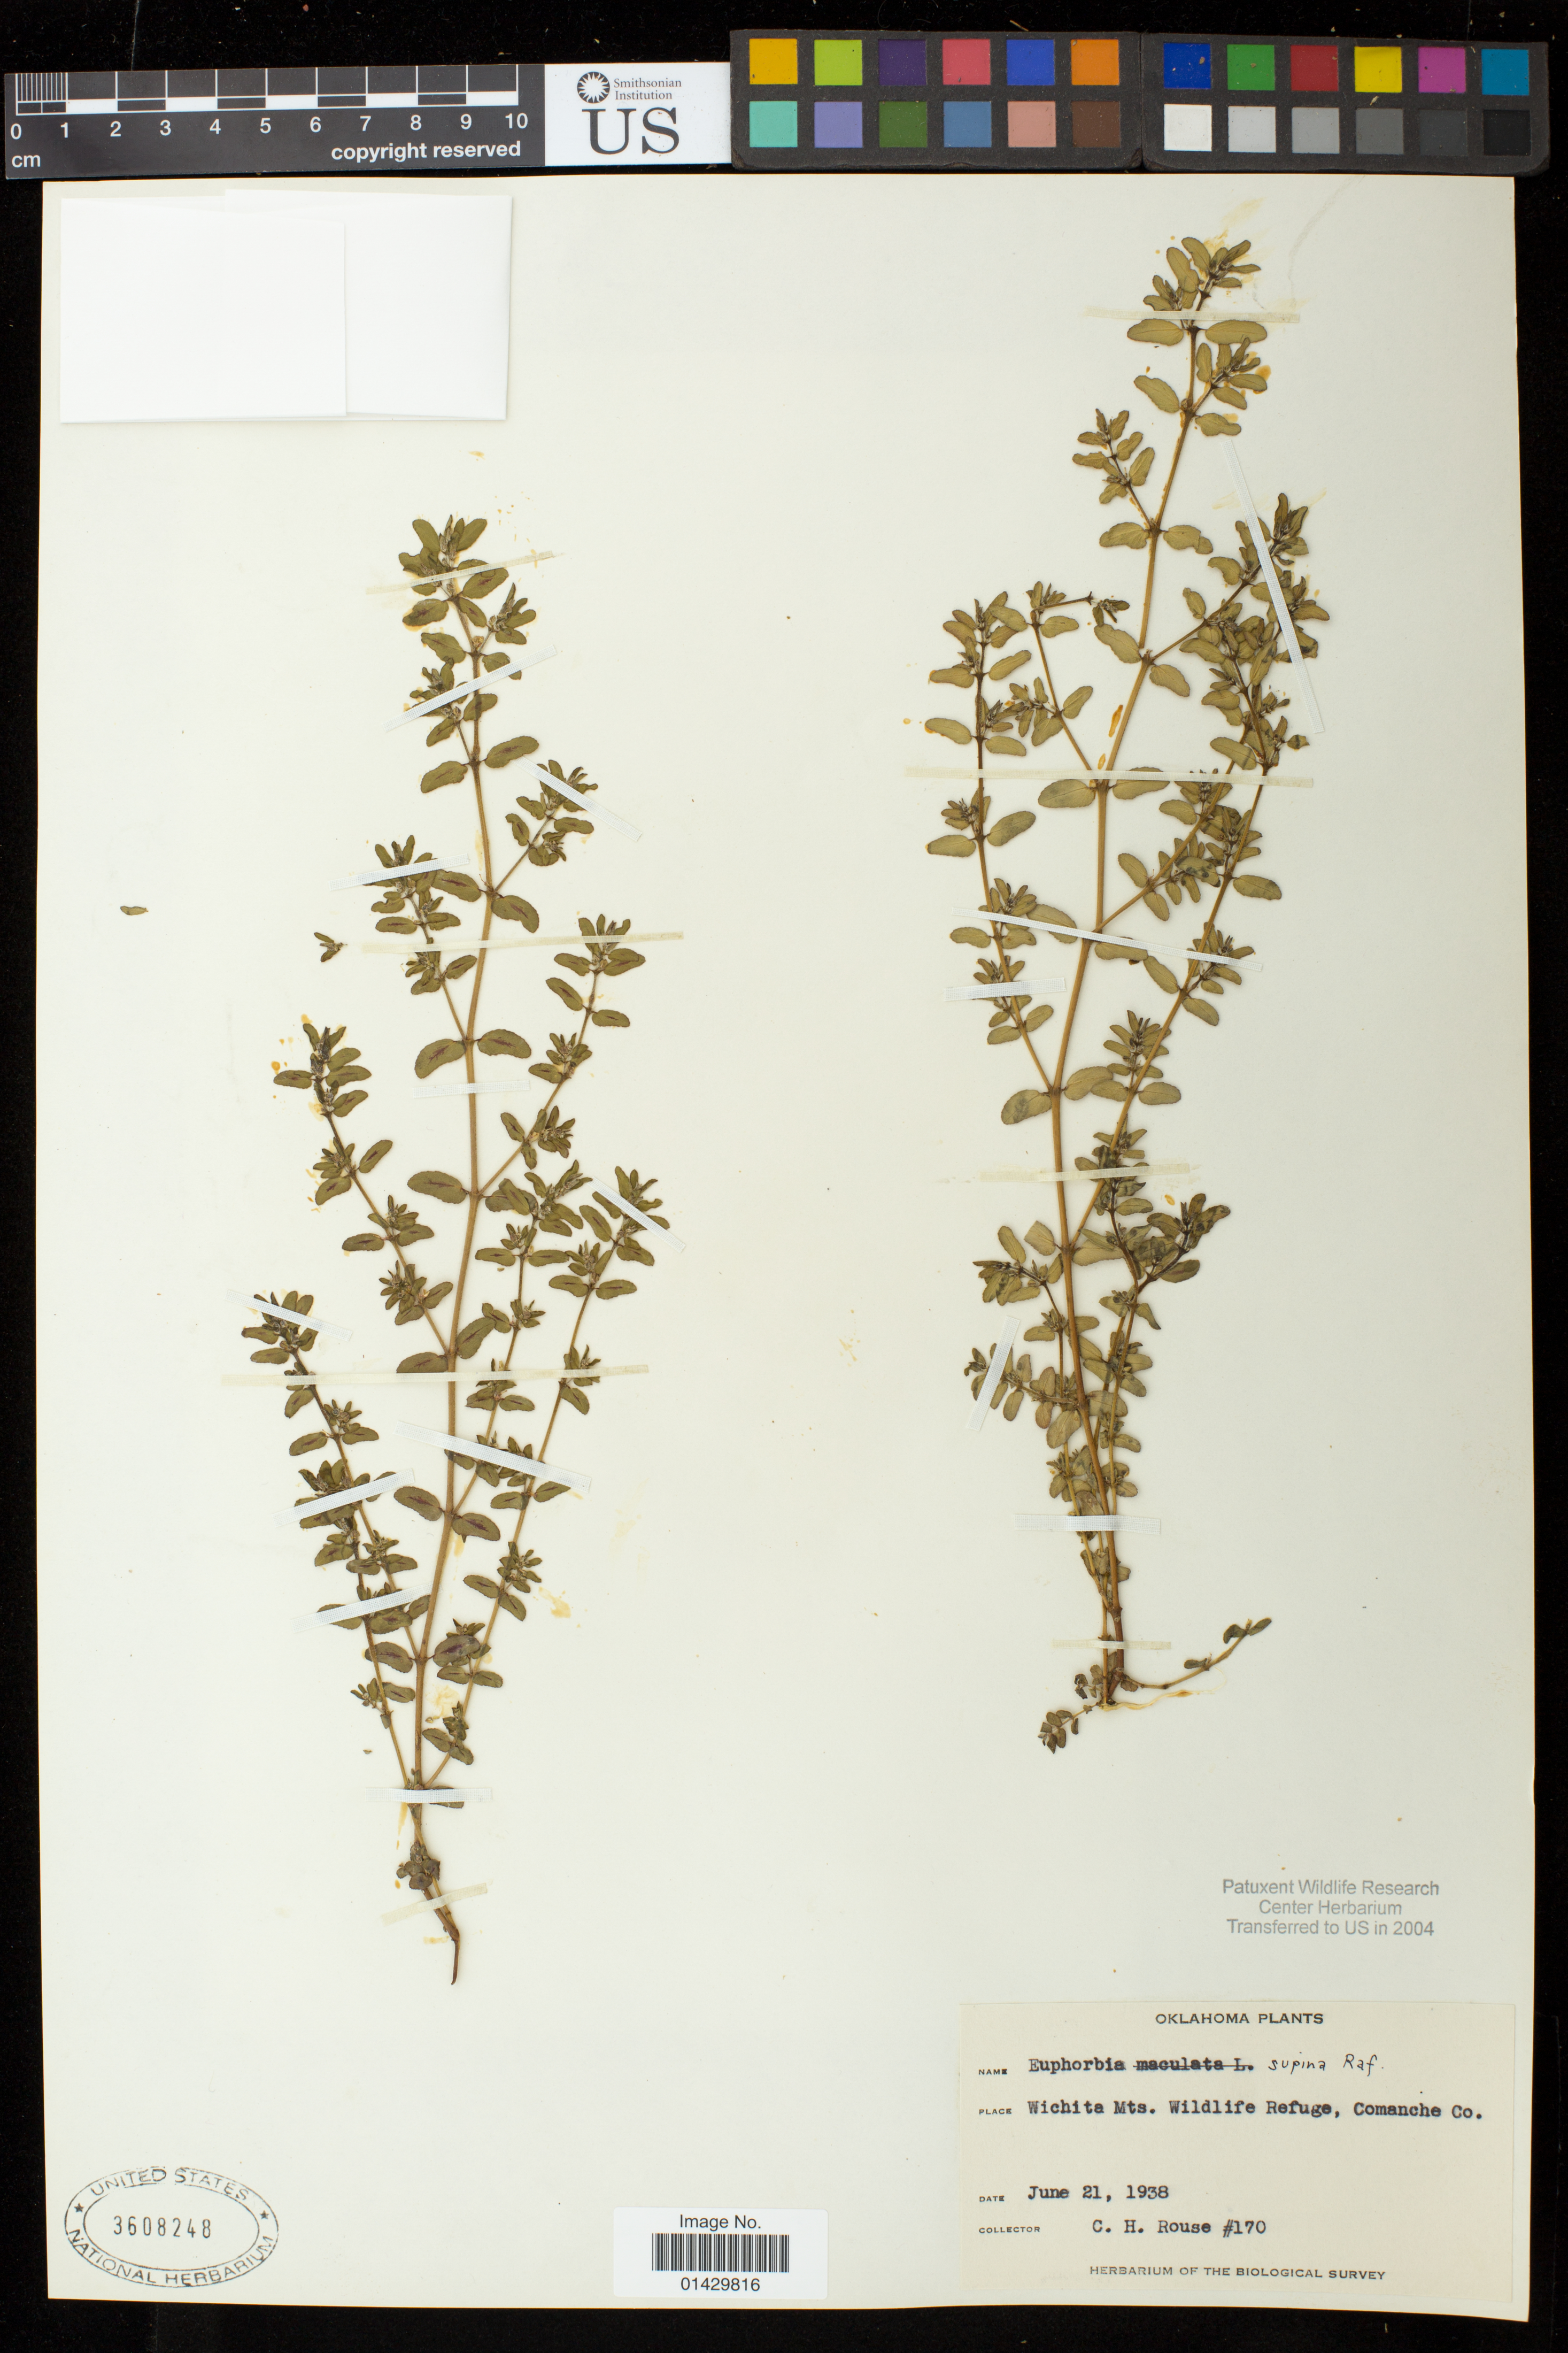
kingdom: Plantae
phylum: Tracheophyta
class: Magnoliopsida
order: Malpighiales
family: Euphorbiaceae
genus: Euphorbia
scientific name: Euphorbia maculata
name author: L.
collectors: C. Rouse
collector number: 170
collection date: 1938-06-21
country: United States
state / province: Oklahoma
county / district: Comanche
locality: Wichita Mts. Wildlife Refuge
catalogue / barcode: US 3608248